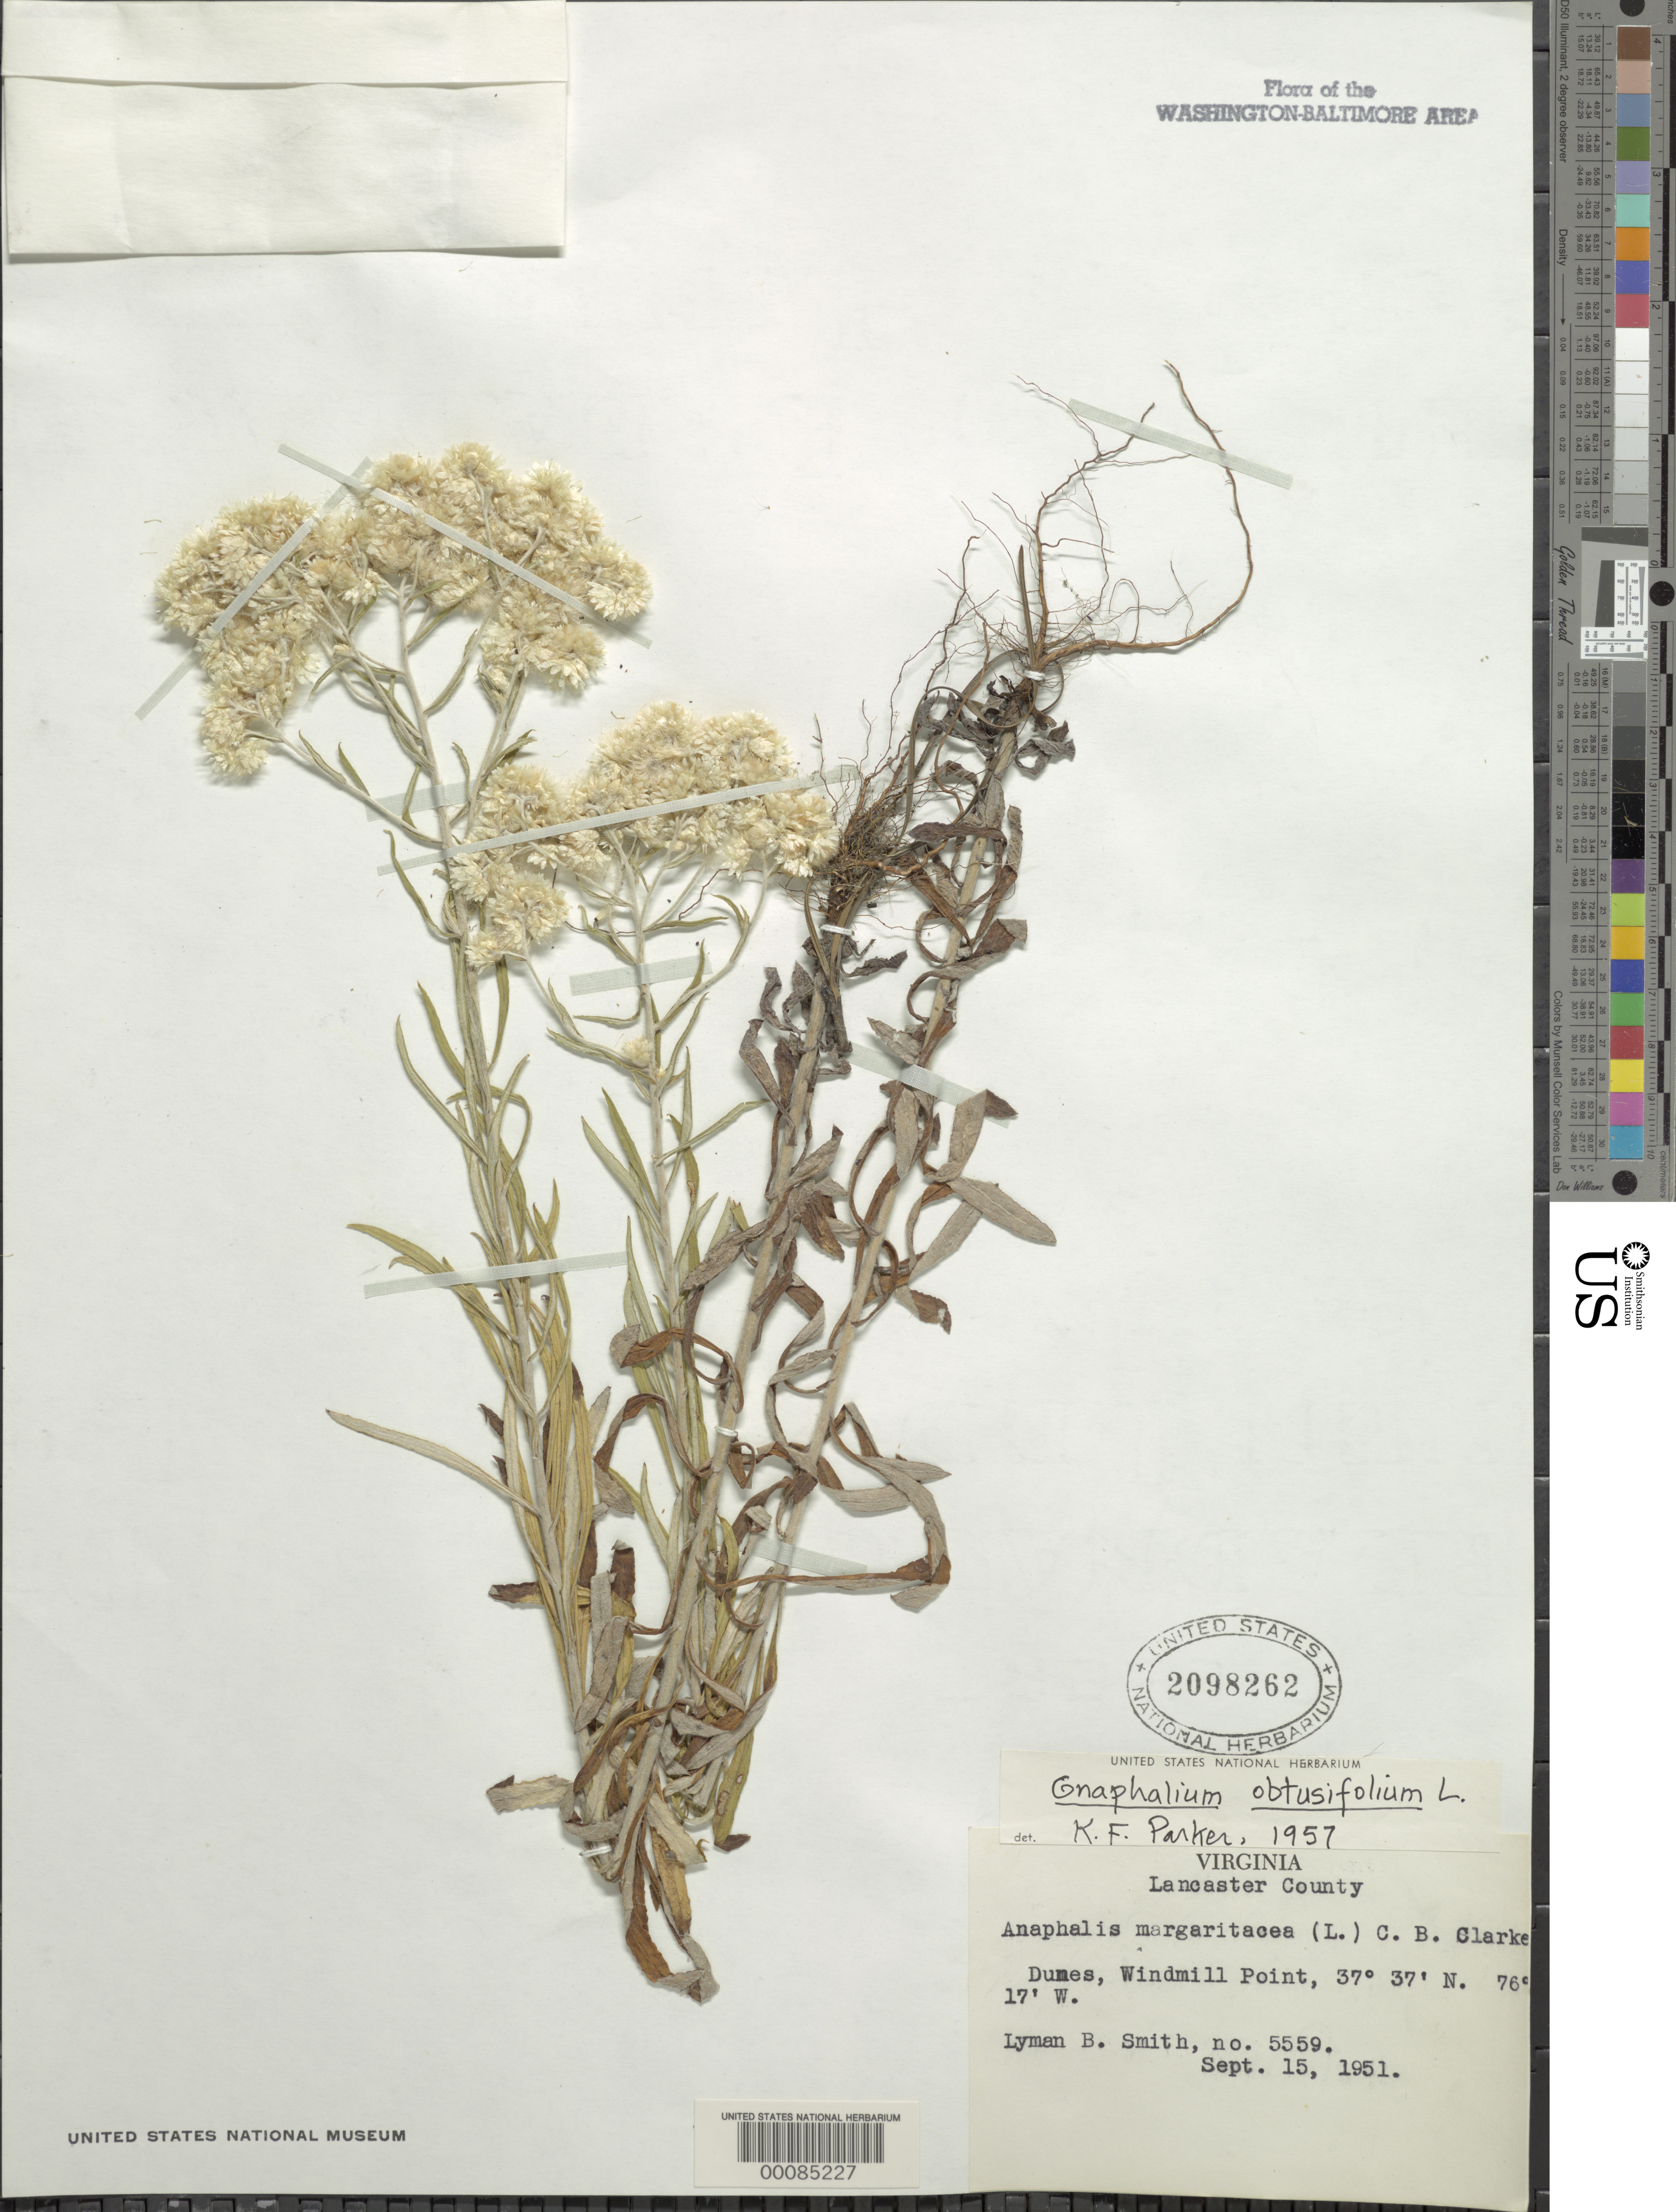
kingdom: Plantae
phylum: Tracheophyta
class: Magnoliopsida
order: Asterales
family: Asteraceae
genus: Pseudognaphalium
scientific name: Pseudognaphalium obtusifolium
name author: (L.) Hilliard & B.L. Burtt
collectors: L. Smith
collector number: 5559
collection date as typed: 15 Sep 1951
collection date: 1951-09-15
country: United States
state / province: Virginia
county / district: Lancaster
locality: Windmill Point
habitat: Dunes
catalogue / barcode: US 2098262